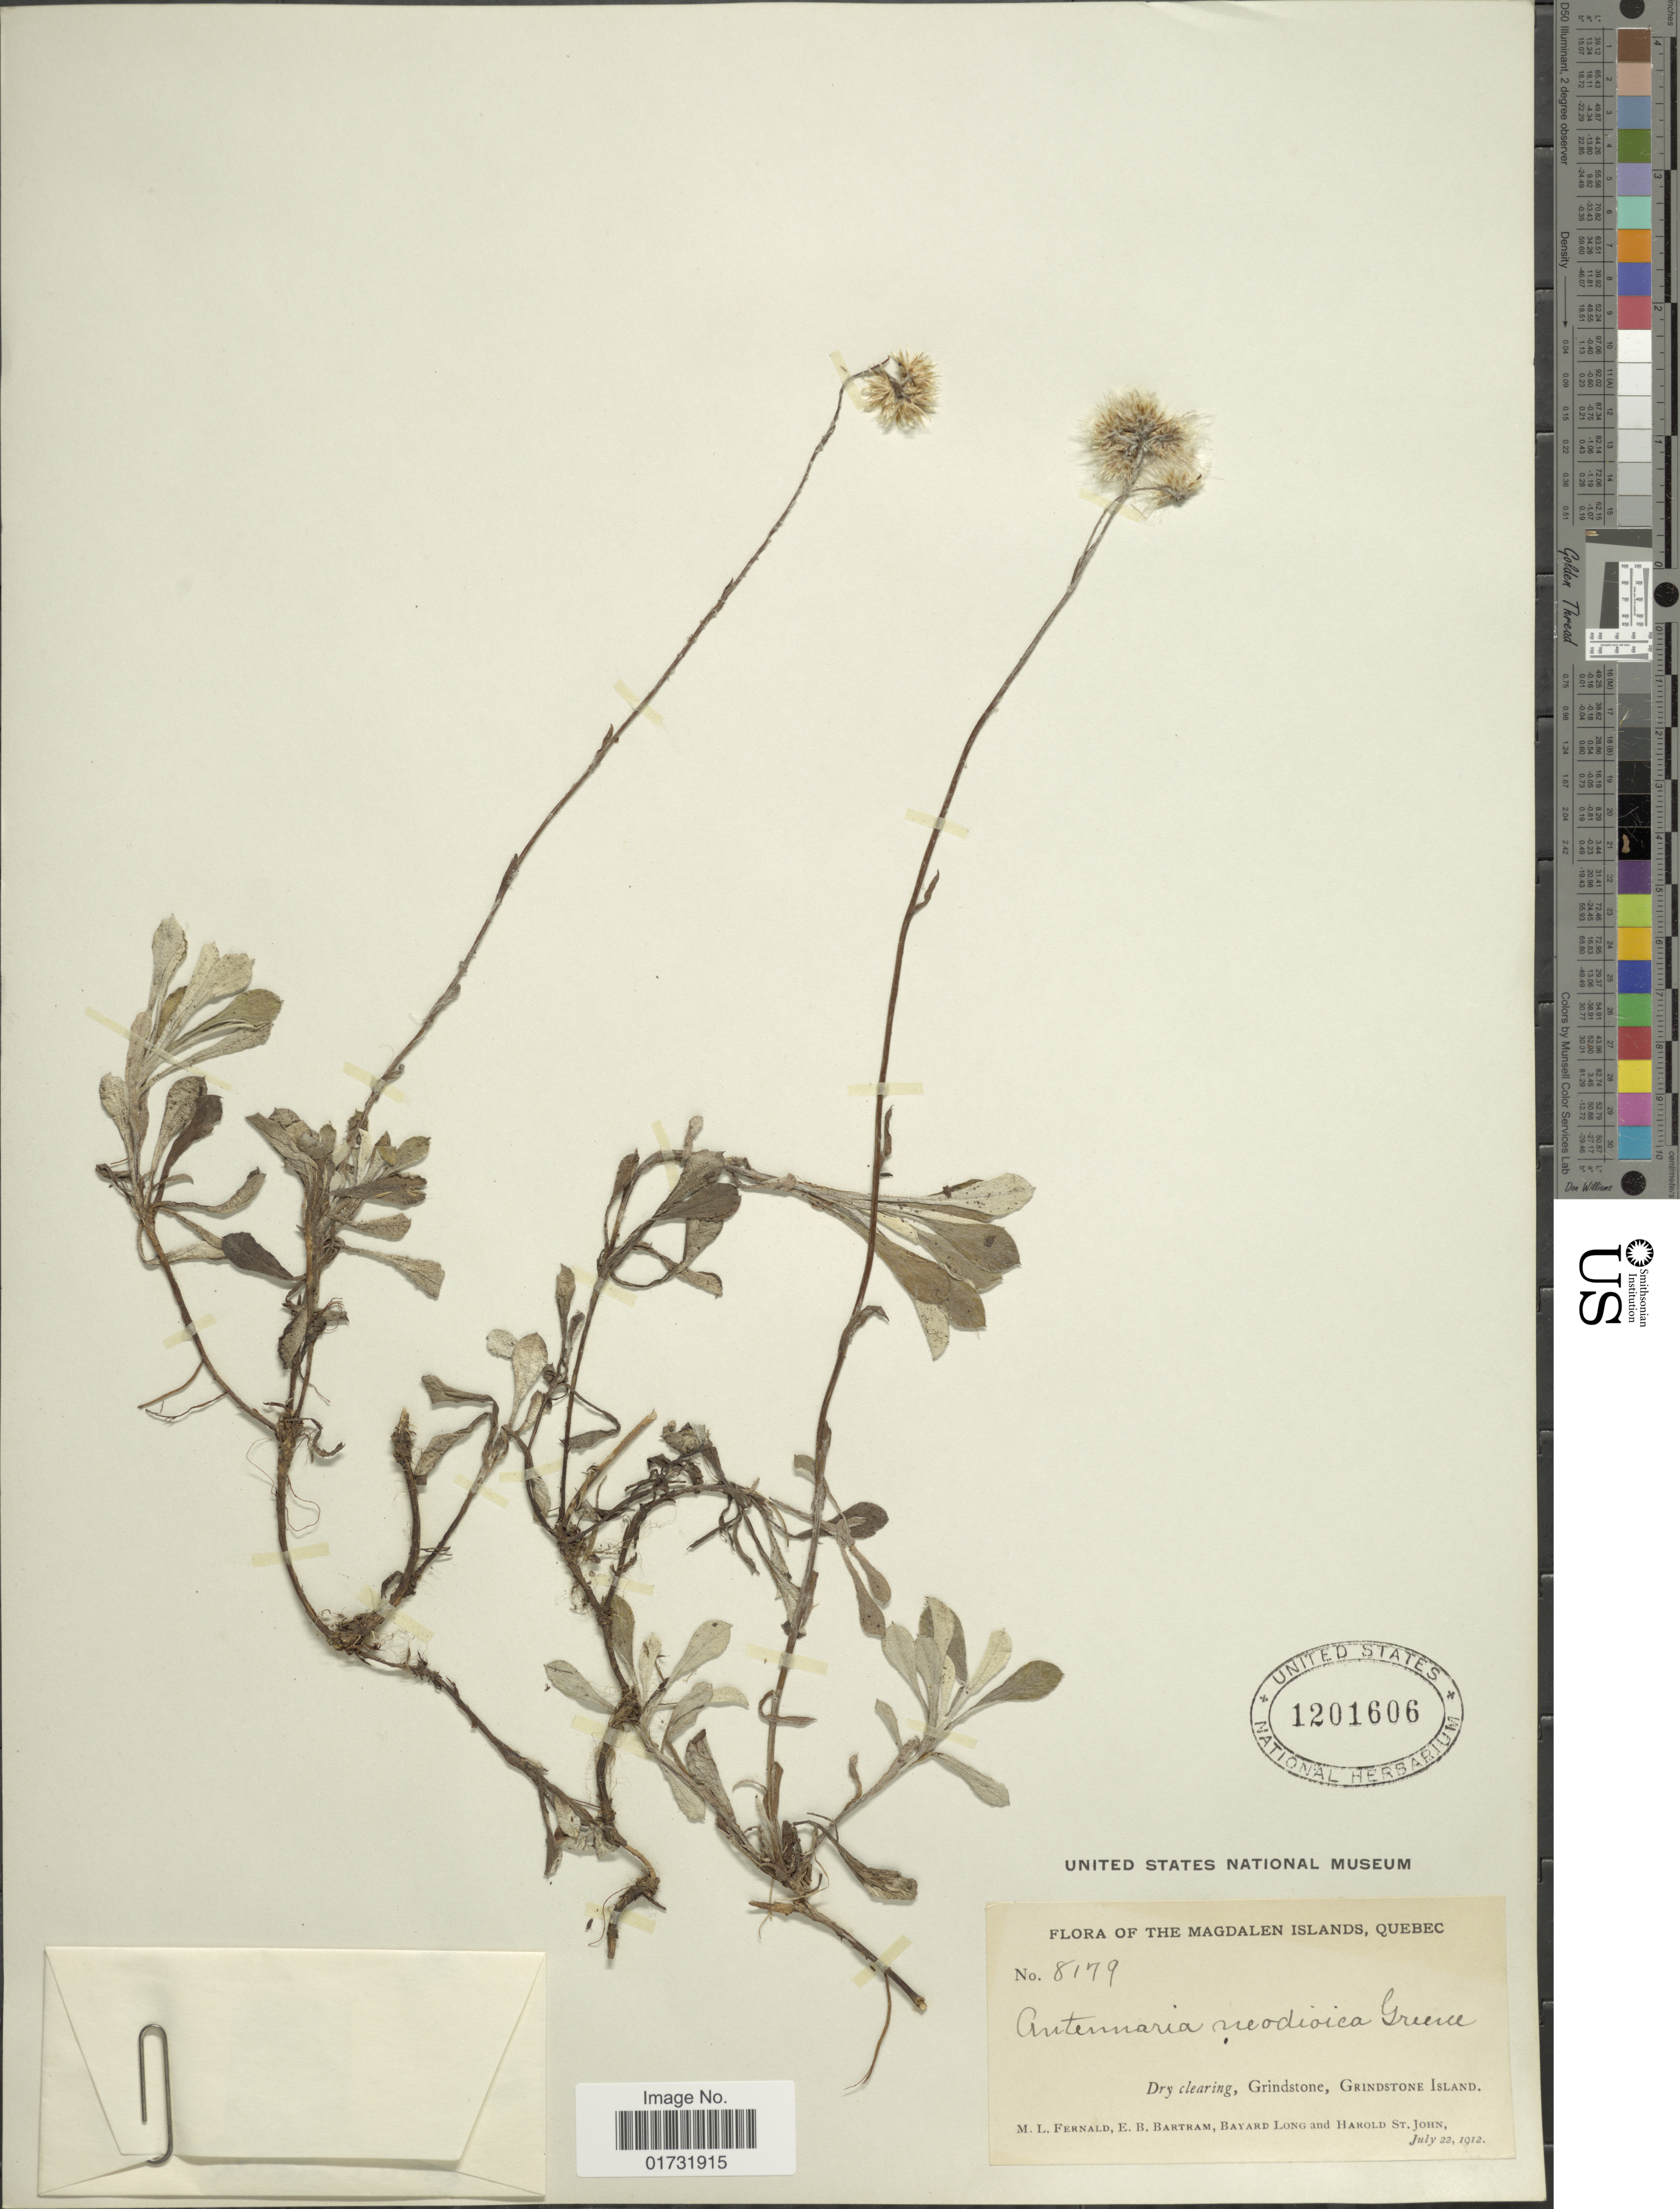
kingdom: Plantae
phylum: Tracheophyta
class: Magnoliopsida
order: Asterales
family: Asteraceae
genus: Antennaria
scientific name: Antennaria neodioica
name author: Greene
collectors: M. L. Fernald, E. B. Bartram, B. Long & H. St. John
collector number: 8179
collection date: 1912-07-22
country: Canada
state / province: Quebec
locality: Magdalen Islands. Grindstone Island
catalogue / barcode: US 1201606